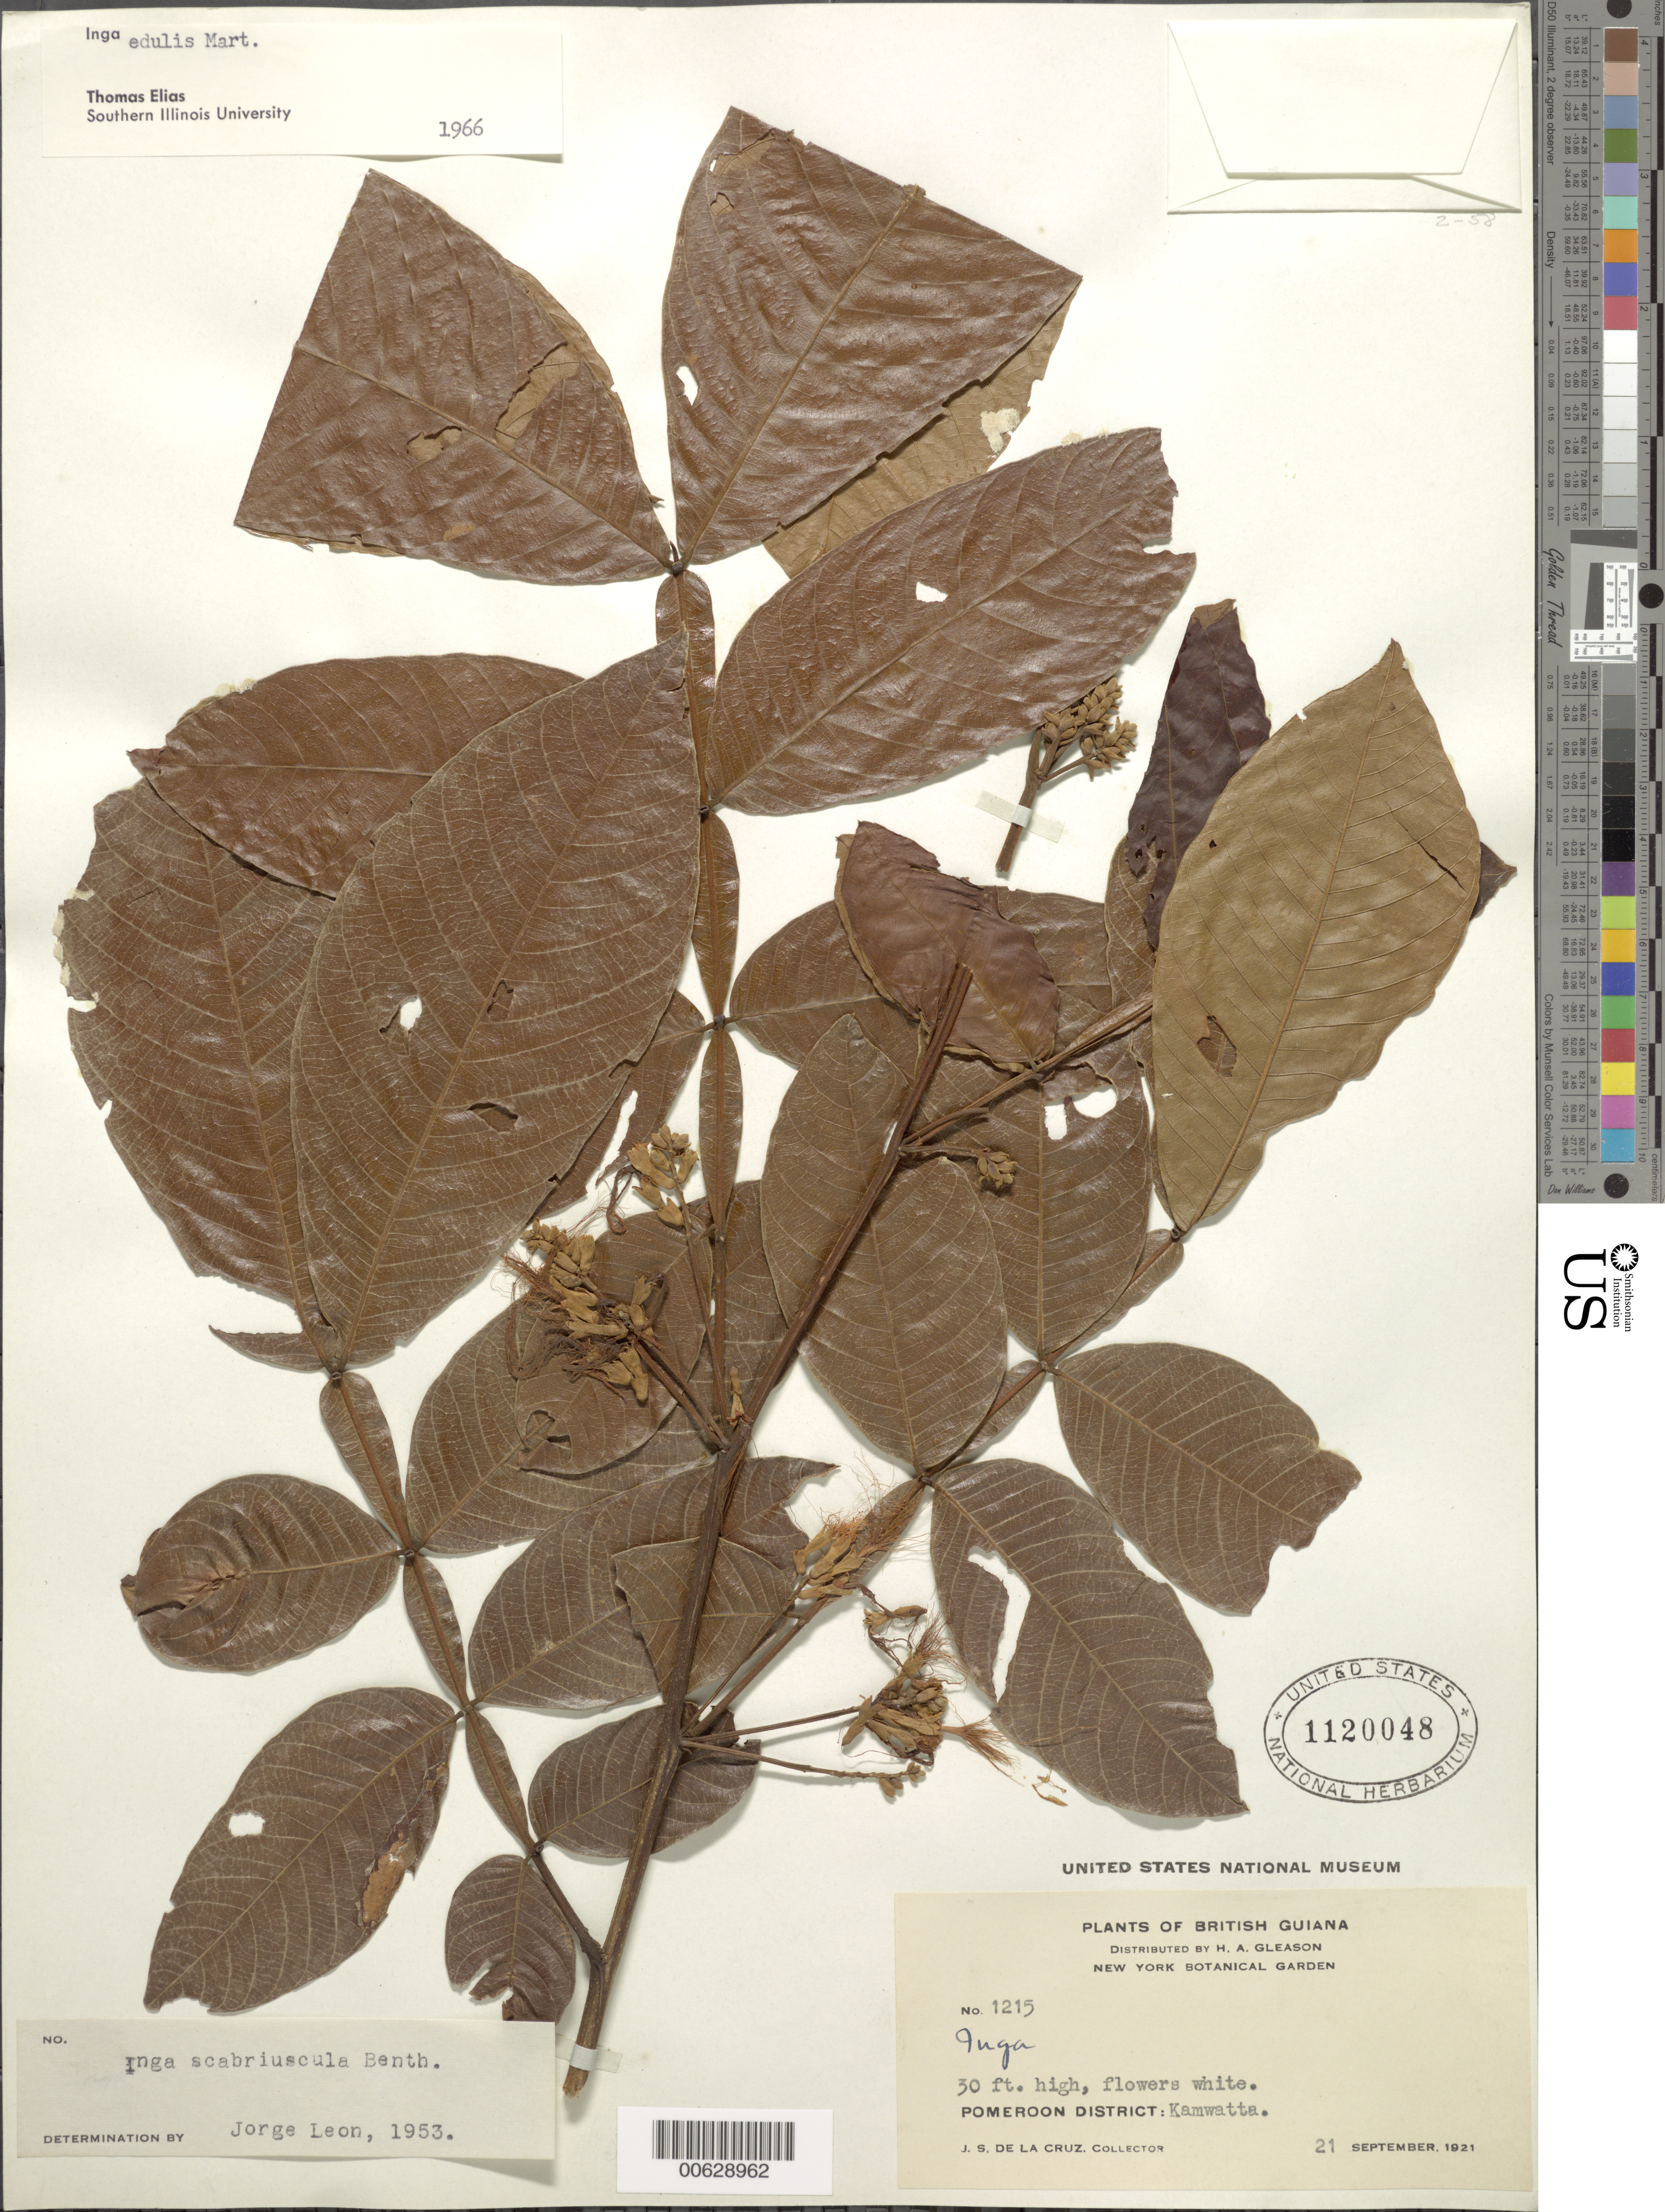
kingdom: Plantae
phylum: Tracheophyta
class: Magnoliopsida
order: Fabales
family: Fabaceae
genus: Inga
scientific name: Inga edulis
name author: Mart.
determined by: Elias, Thomas S.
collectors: J. S. de la Cruz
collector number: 1215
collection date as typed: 21-Sep-21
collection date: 1921-09-21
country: Guyana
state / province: Barima-Waini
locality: Kamwatta, Pomeroon Dist.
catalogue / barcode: US 1120048